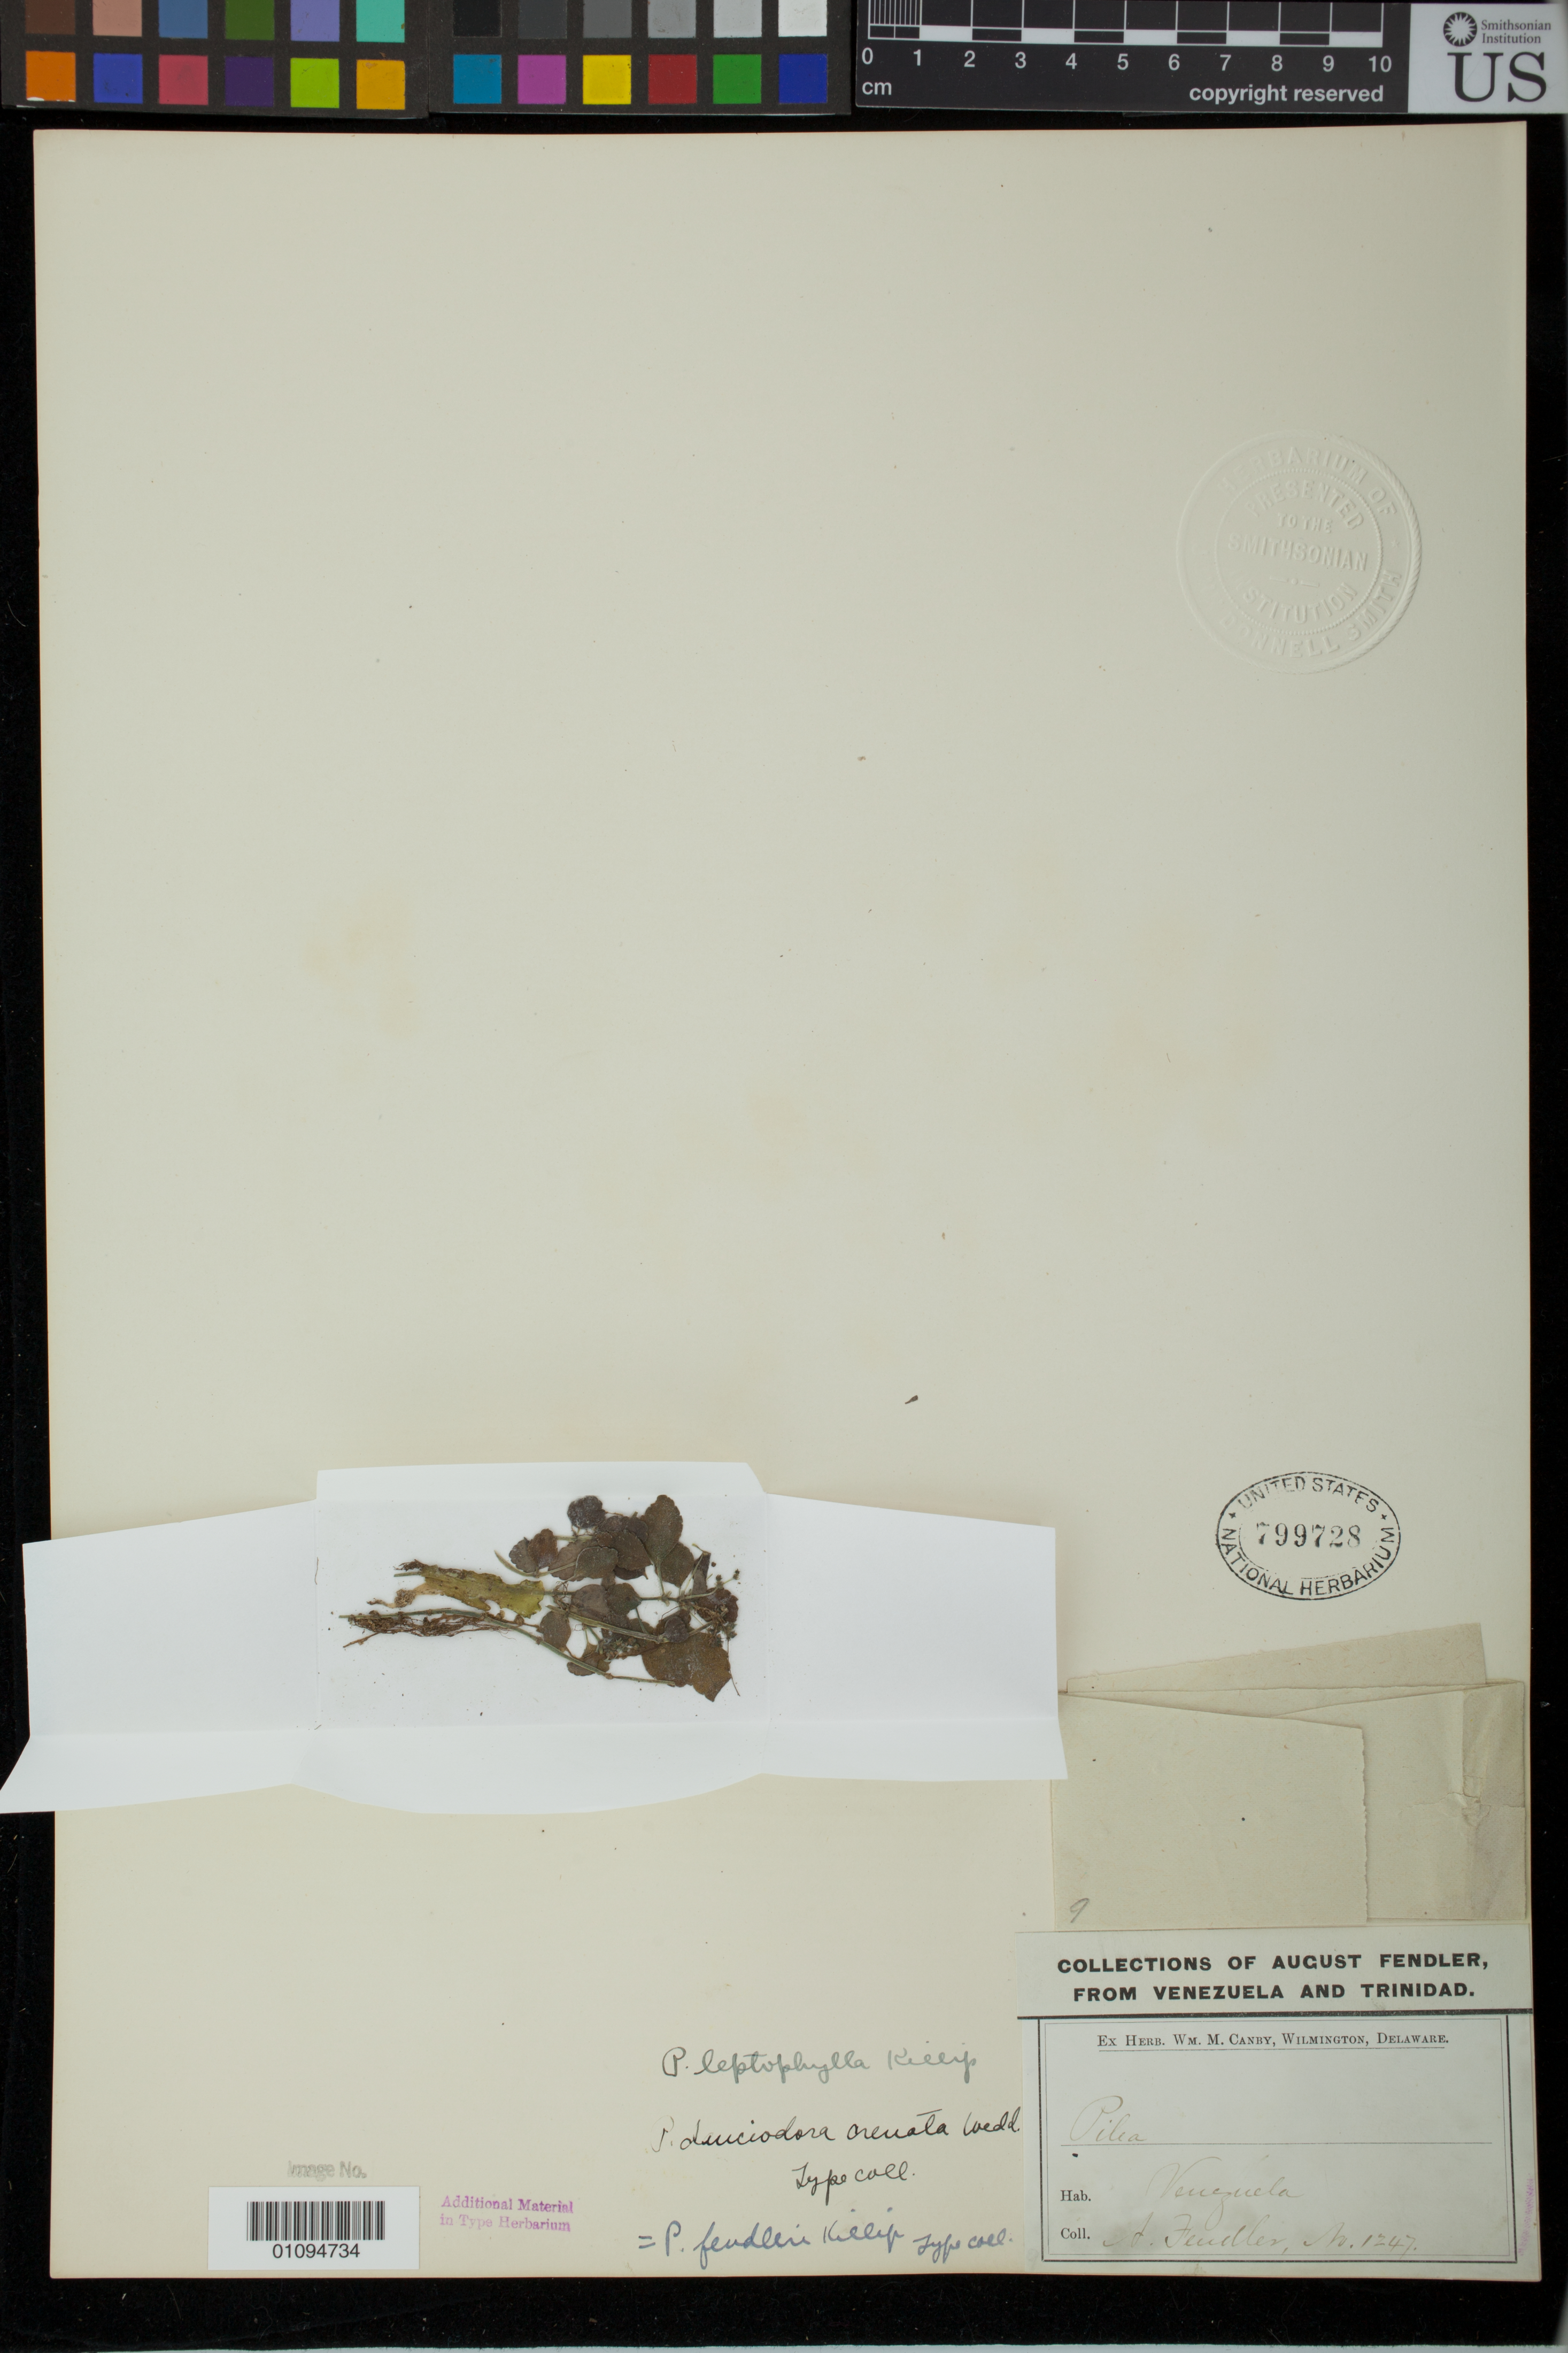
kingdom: Plantae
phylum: Tracheophyta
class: Magnoliopsida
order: Rosales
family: Urticaceae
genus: Pilea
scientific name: Pilea dauciodora var. crenata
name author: Wedd. in DC.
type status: Syntype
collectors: A. Fendler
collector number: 1247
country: Venezuela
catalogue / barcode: US 799728